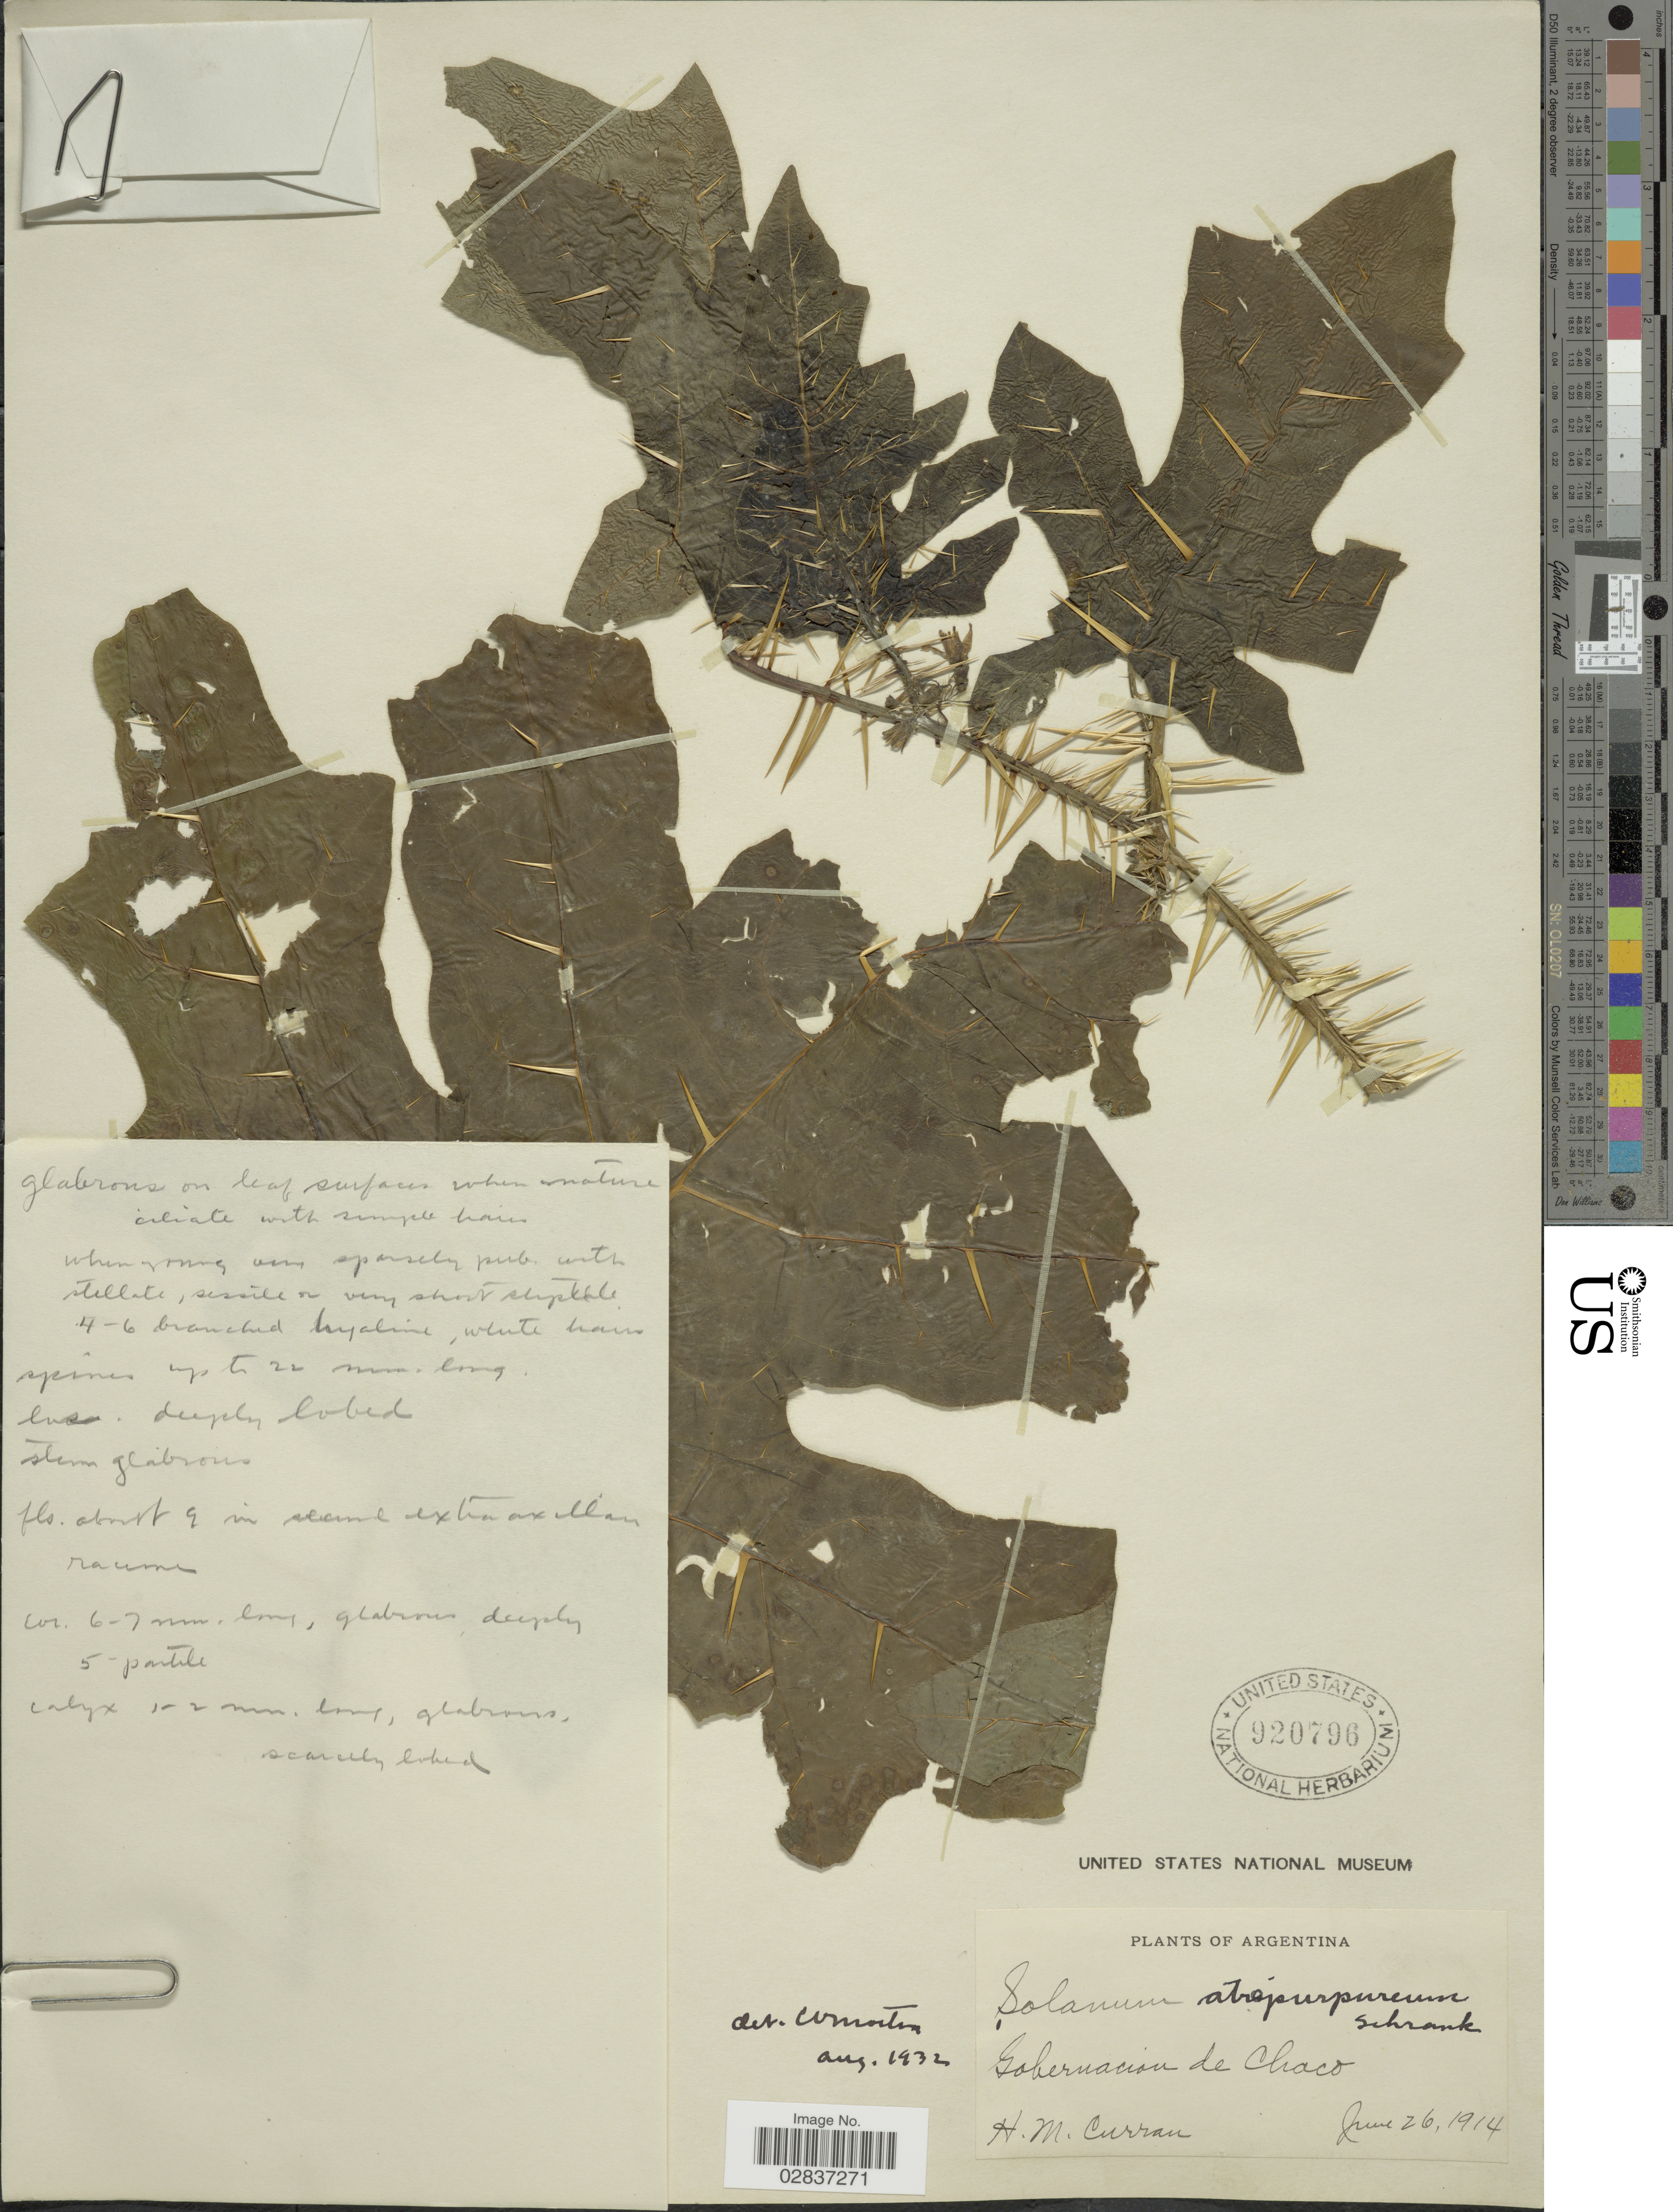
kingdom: Plantae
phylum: Tracheophyta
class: Magnoliopsida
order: Solanales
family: Solanaceae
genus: Solanum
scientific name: Solanum atropurpureum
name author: Schrank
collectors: H. M. Curran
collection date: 1914-06-26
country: Argentina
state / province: Chaco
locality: Gobernacion de Chaco.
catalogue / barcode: US 920796